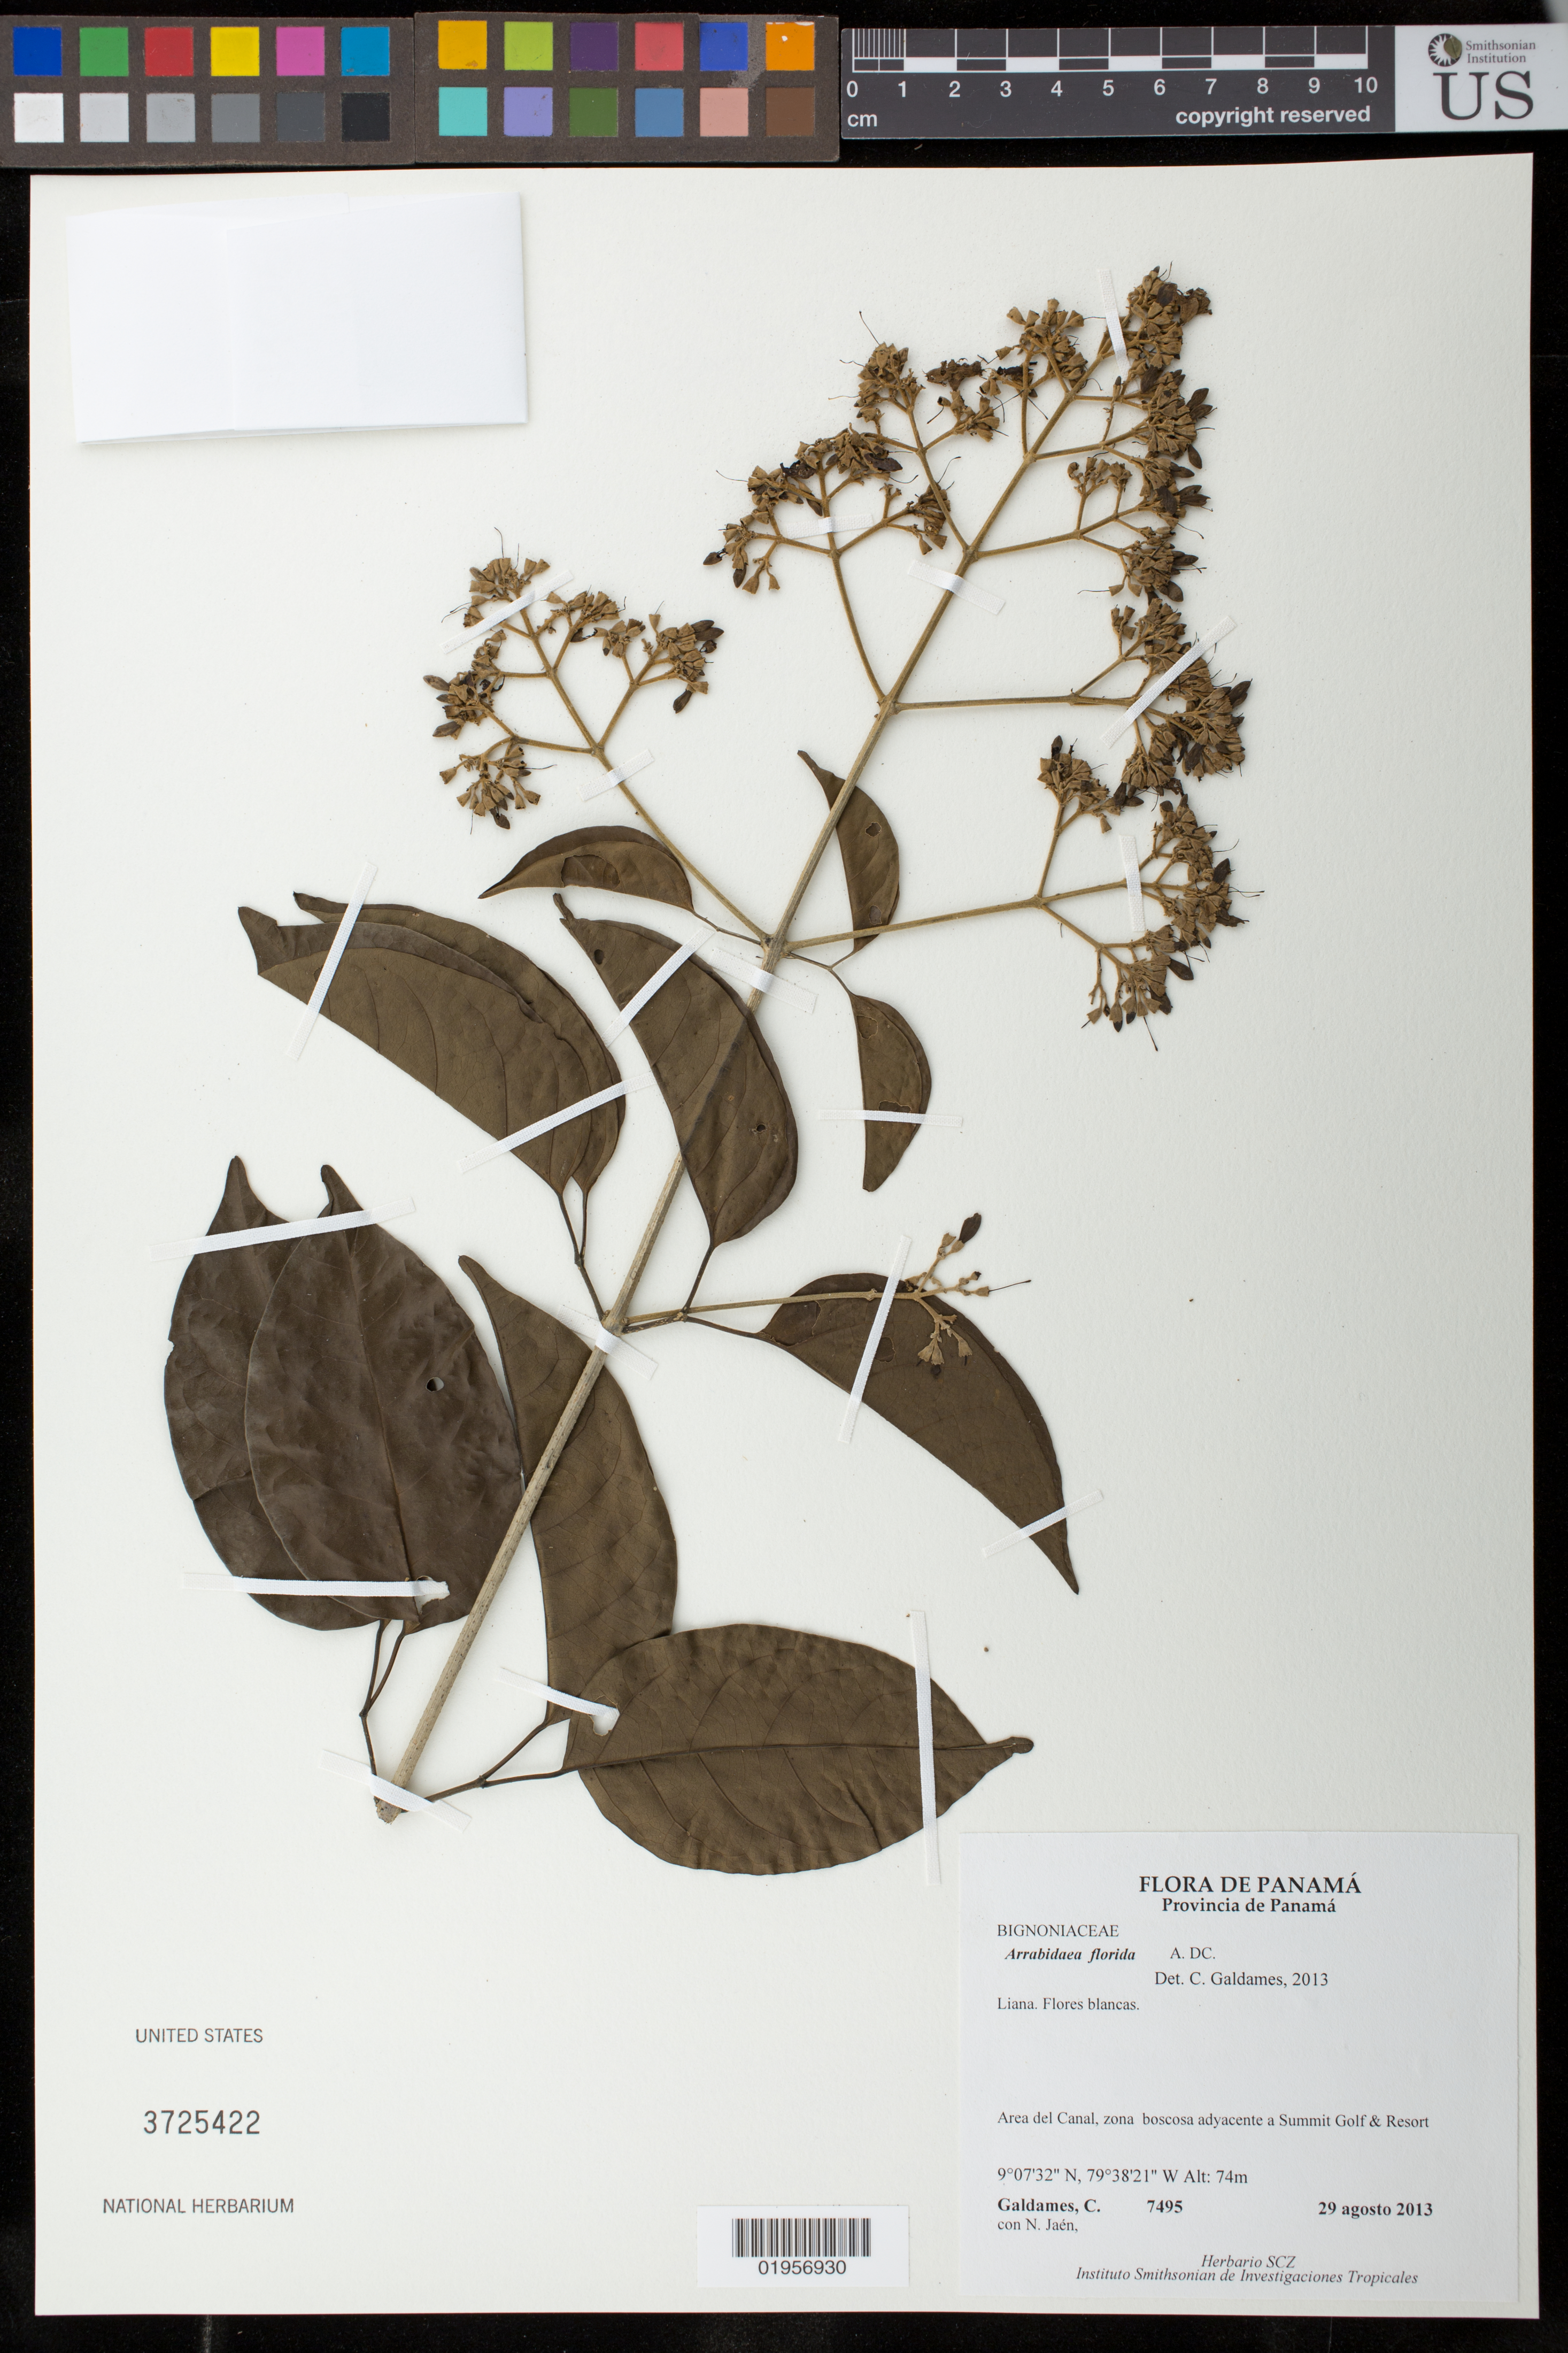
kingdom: Plantae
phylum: Tracheophyta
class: Magnoliopsida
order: Lamiales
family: Bignoniaceae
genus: Fridericia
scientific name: Fridericia florida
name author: (DC.) L.G. Lohmann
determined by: Strong, Mark T., (BOT), Smithsonian Institution - National Museum of Natural History (UNITED STATES)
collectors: C. Galdames & N. Jaén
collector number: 7495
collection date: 2013-08-29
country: Panama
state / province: Panamá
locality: Area del Canal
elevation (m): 74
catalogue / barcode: US 3725422